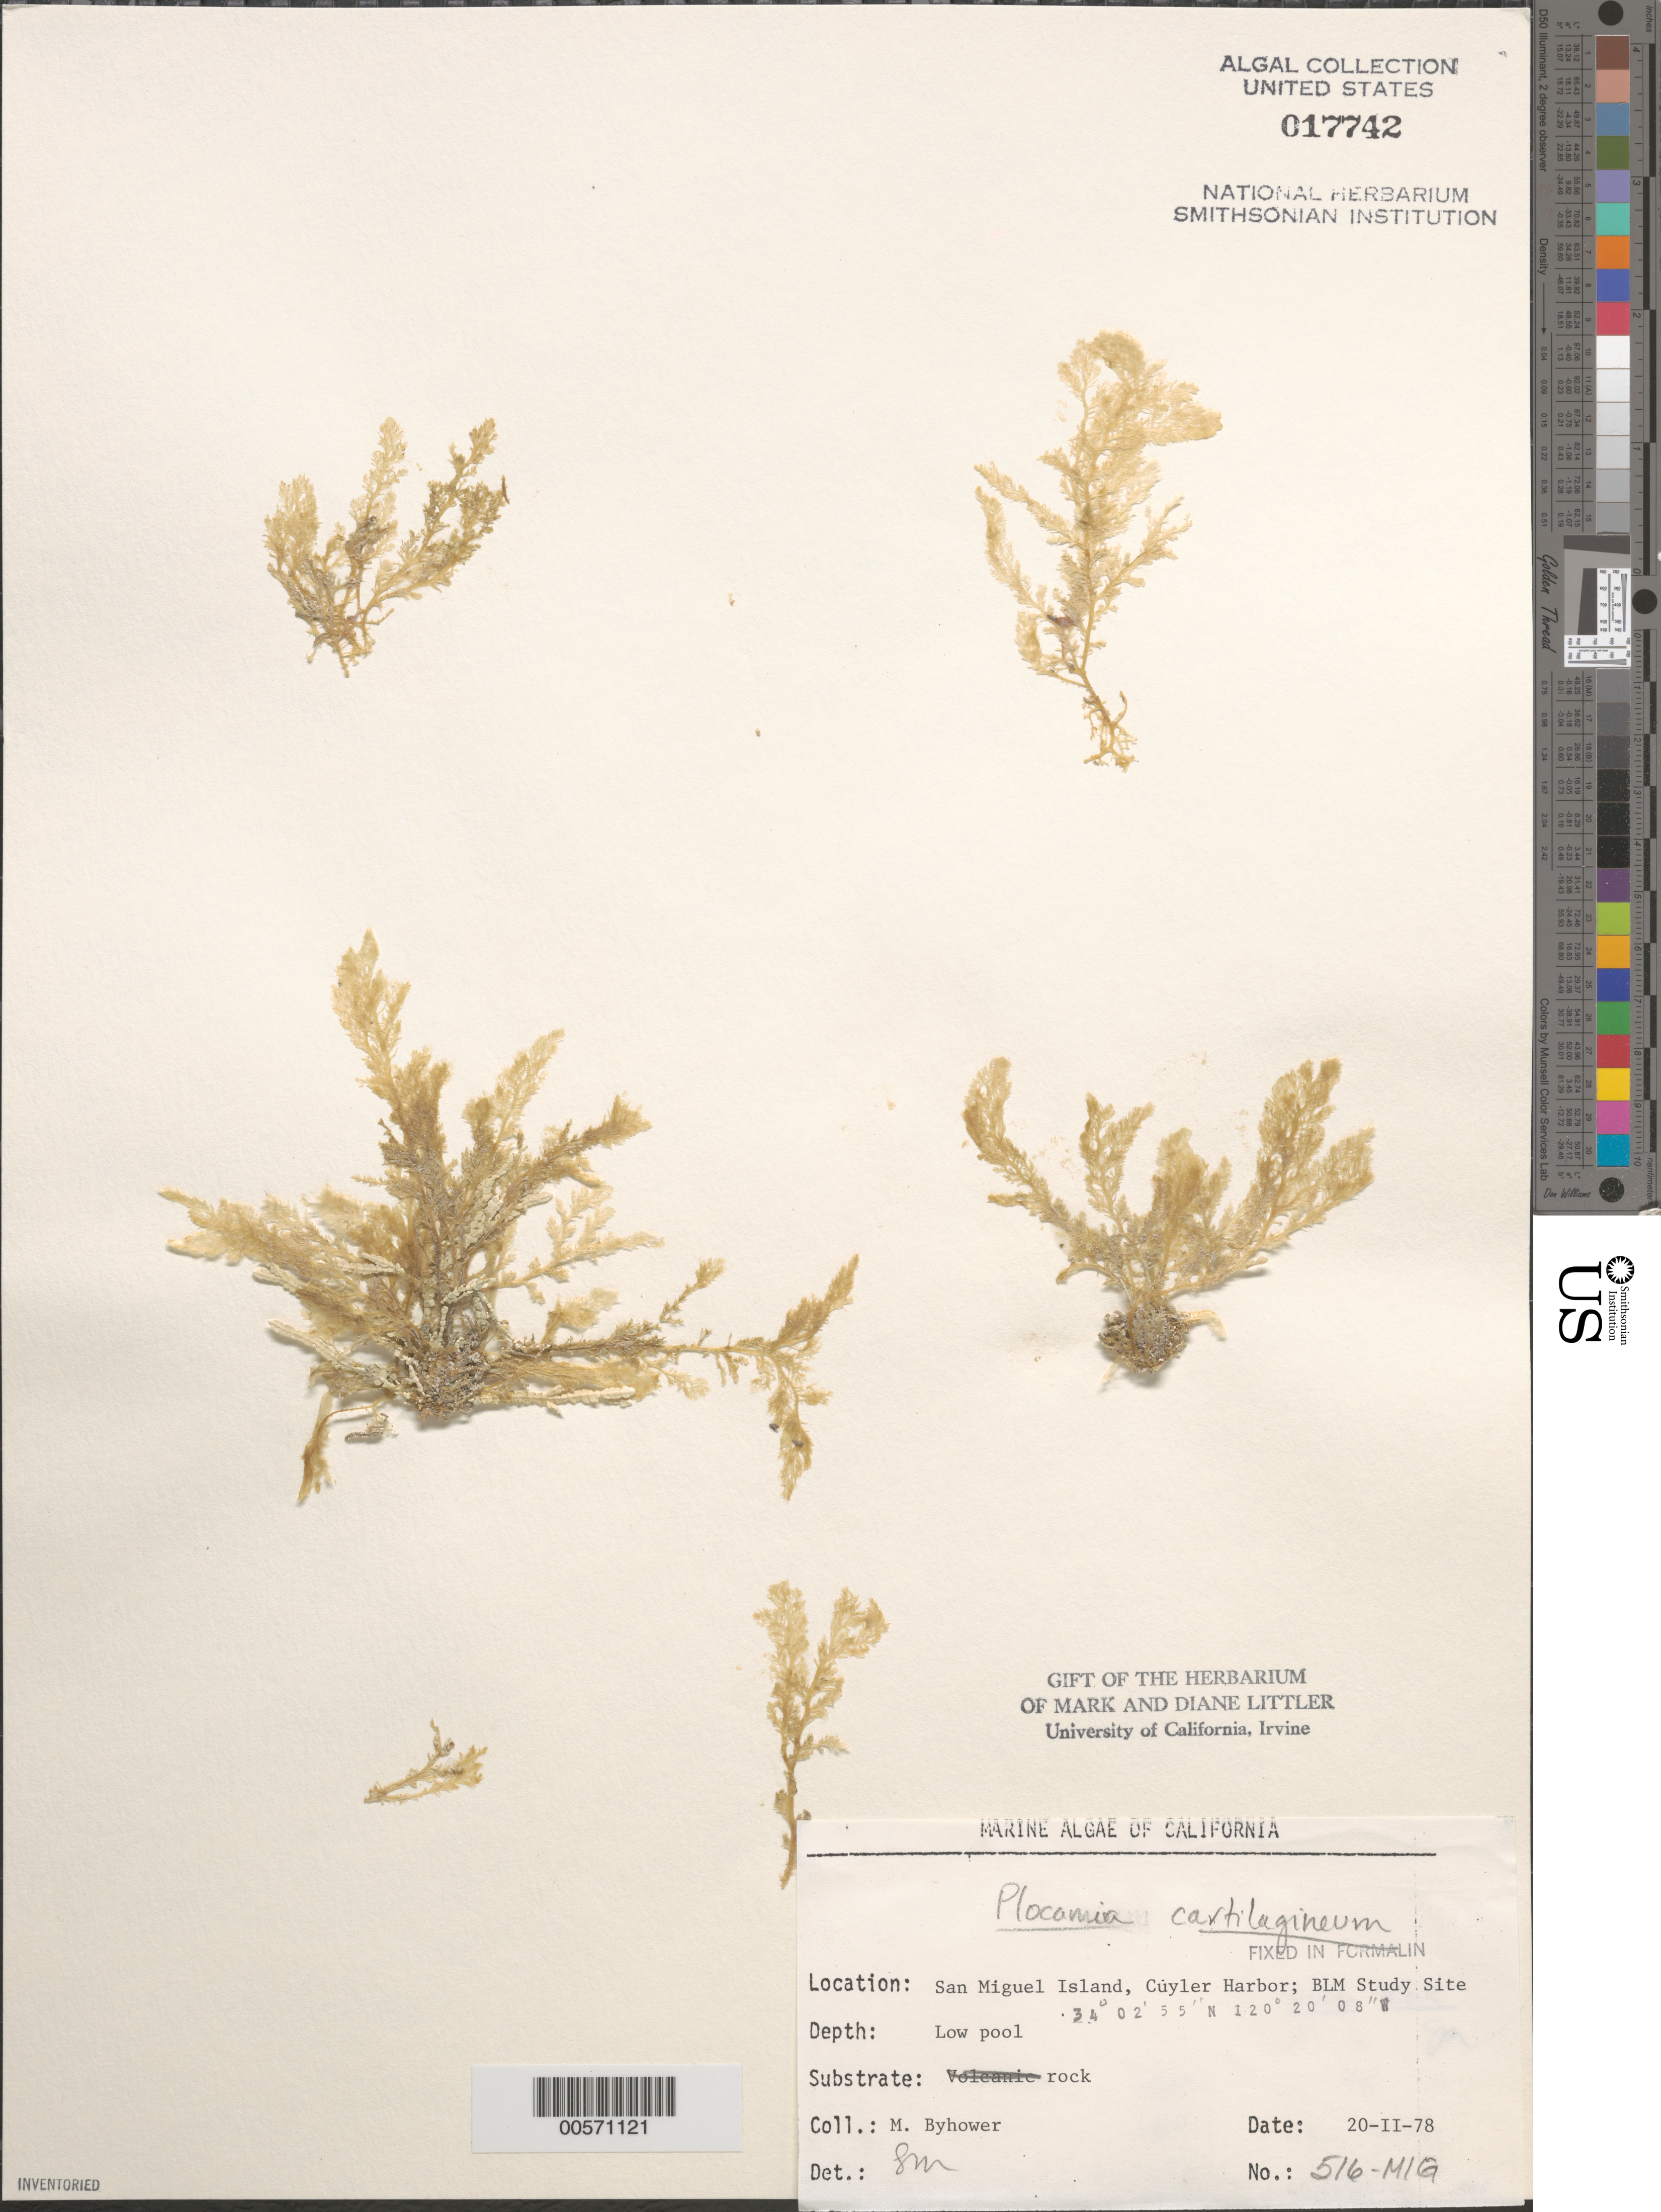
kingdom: Plantae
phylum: Rhodophyta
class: Florideophyceae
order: Plocamiales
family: Plocamiaceae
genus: Plocamium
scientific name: Plocamium cartilagineum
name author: (L.) P.S. Dixon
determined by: Murray, S. N.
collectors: M. Byhower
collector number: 516-mig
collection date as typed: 20 Feb 1978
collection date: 1978-02-20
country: United States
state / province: California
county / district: Santa Barbara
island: San Miguel Island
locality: Cuyler Harbor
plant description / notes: BLM-SOCALBIGHT Rocky Intertidal Survey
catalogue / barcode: US 17742